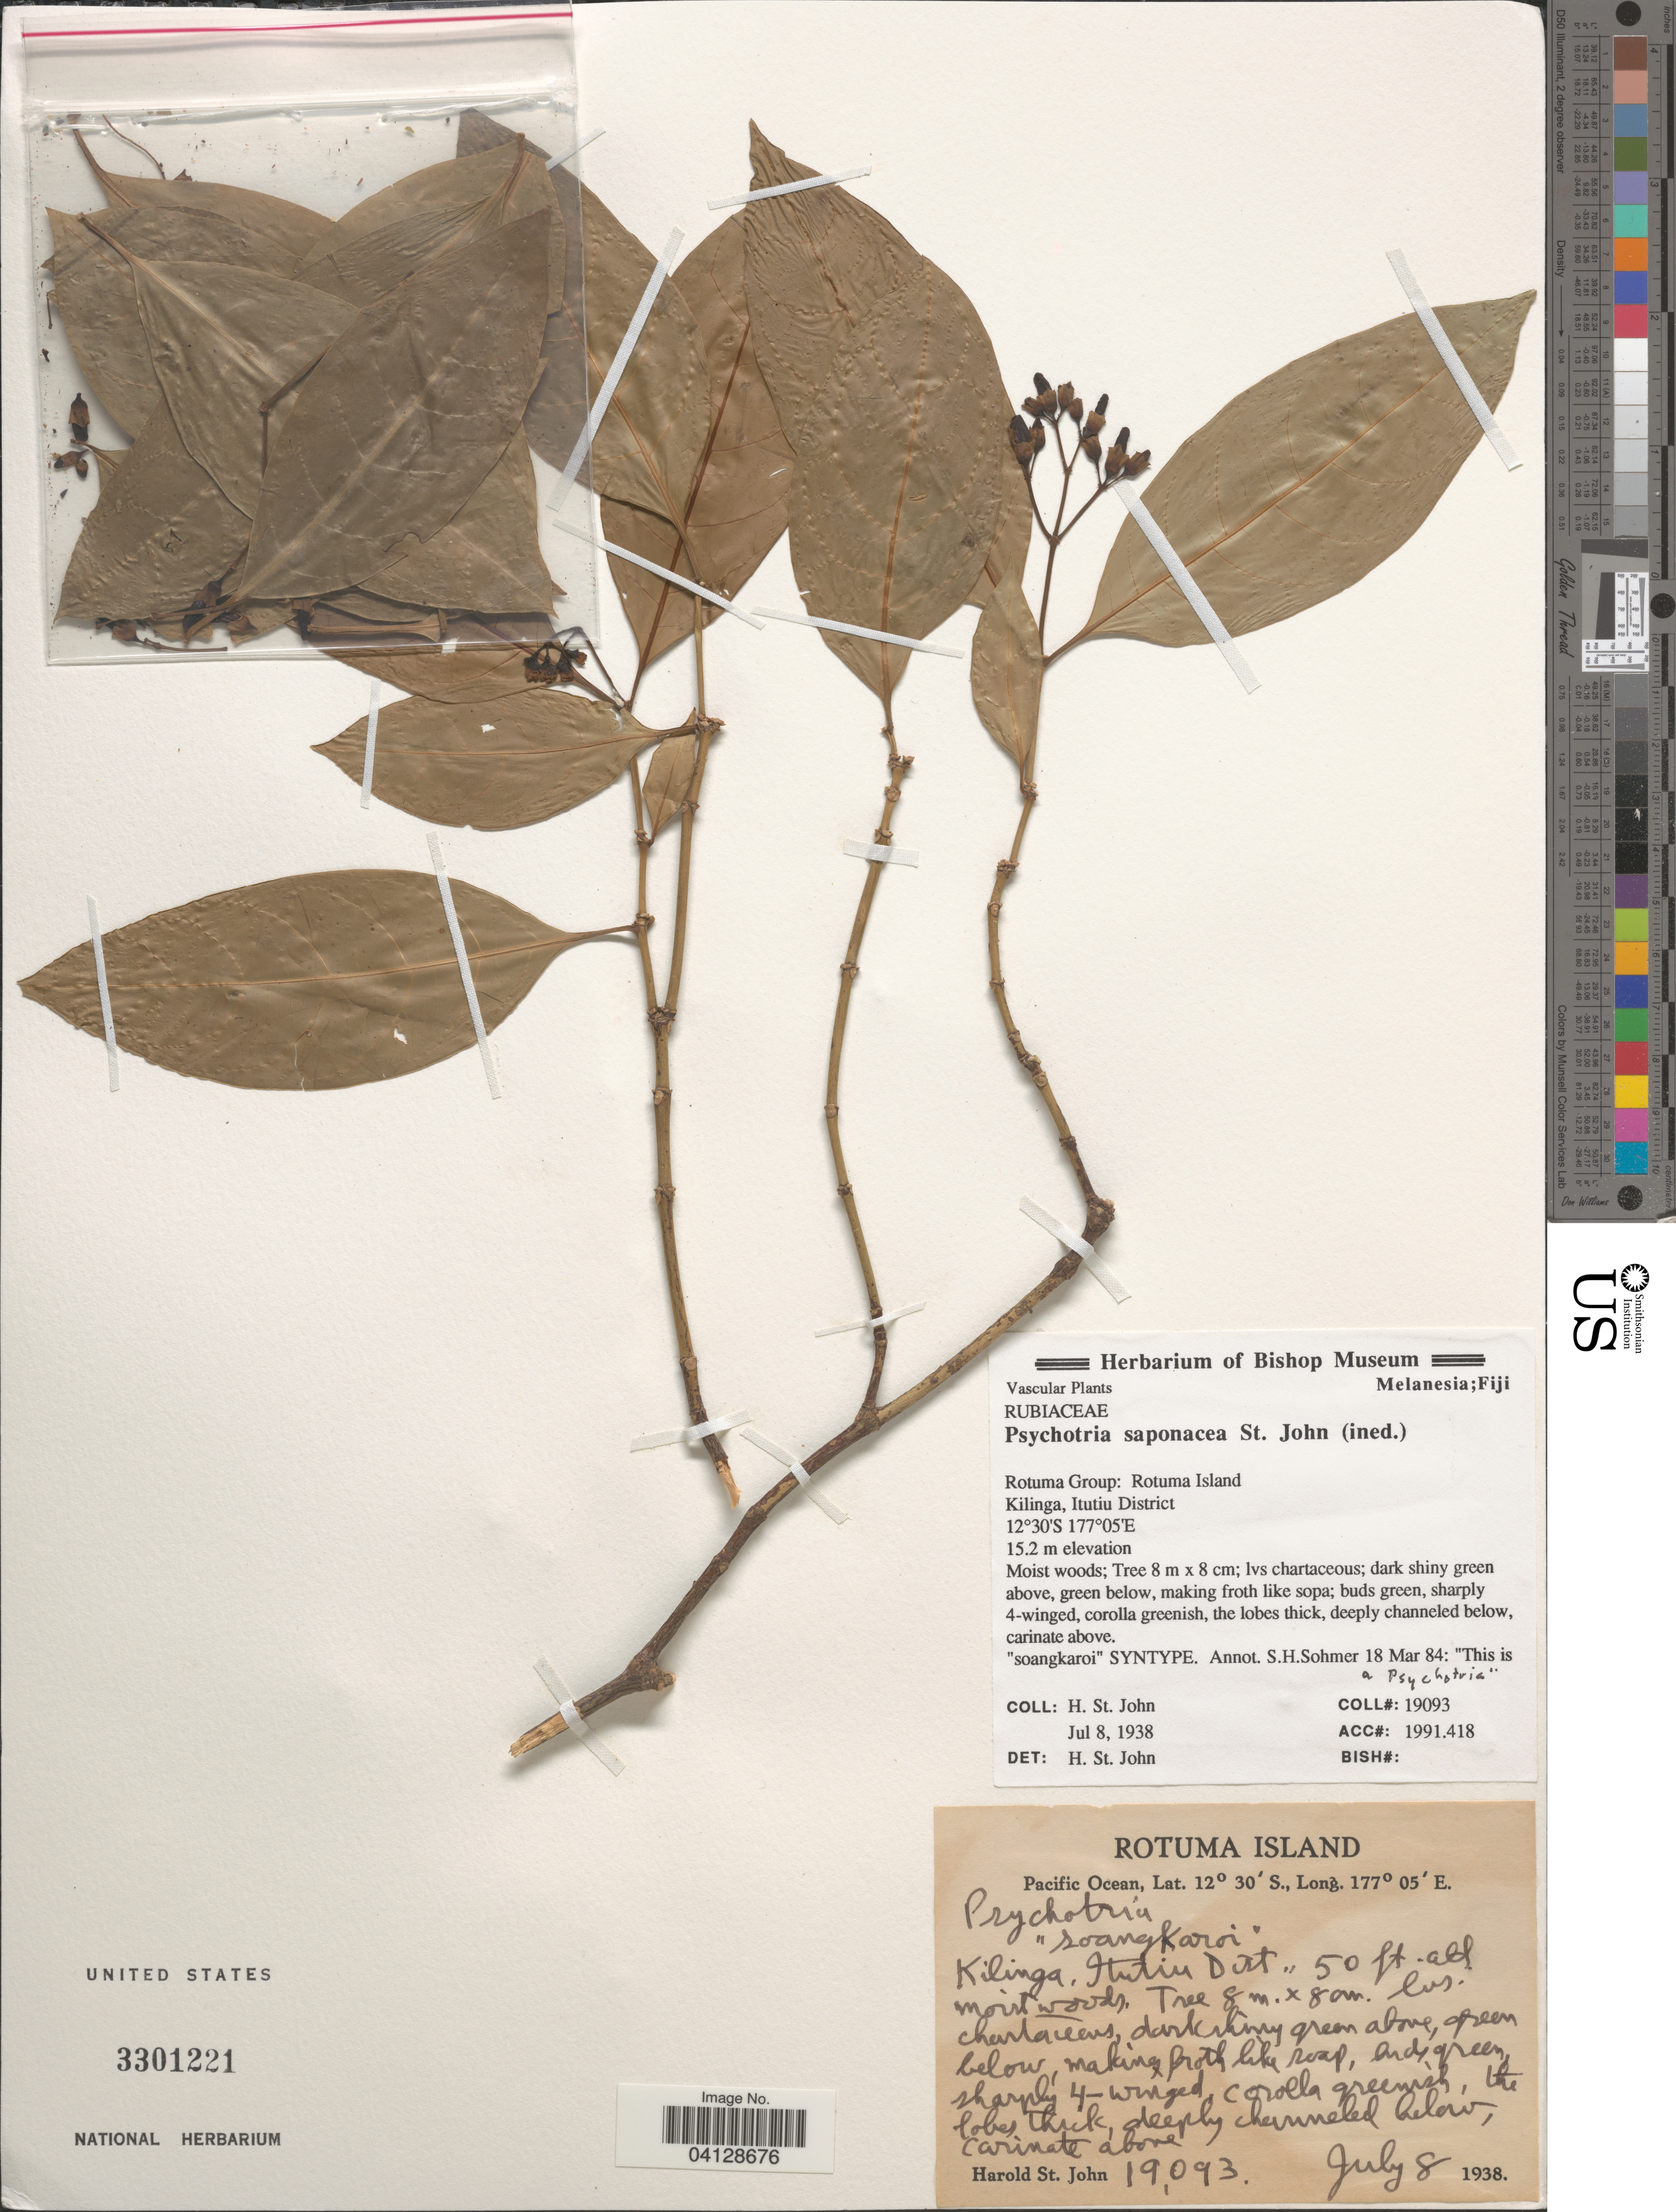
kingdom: Plantae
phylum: Tracheophyta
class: Magnoliopsida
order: Gentianales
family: Rubiaceae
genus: Psychotria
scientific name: Psychotria sp.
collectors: H. St. John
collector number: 19093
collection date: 1938-07-08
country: Fiji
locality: Melanesia. Rotuma Group: Rotuma Island. Kilinga, Itutiu District. Pacific Ocean.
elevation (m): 15.2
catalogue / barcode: US 3301221